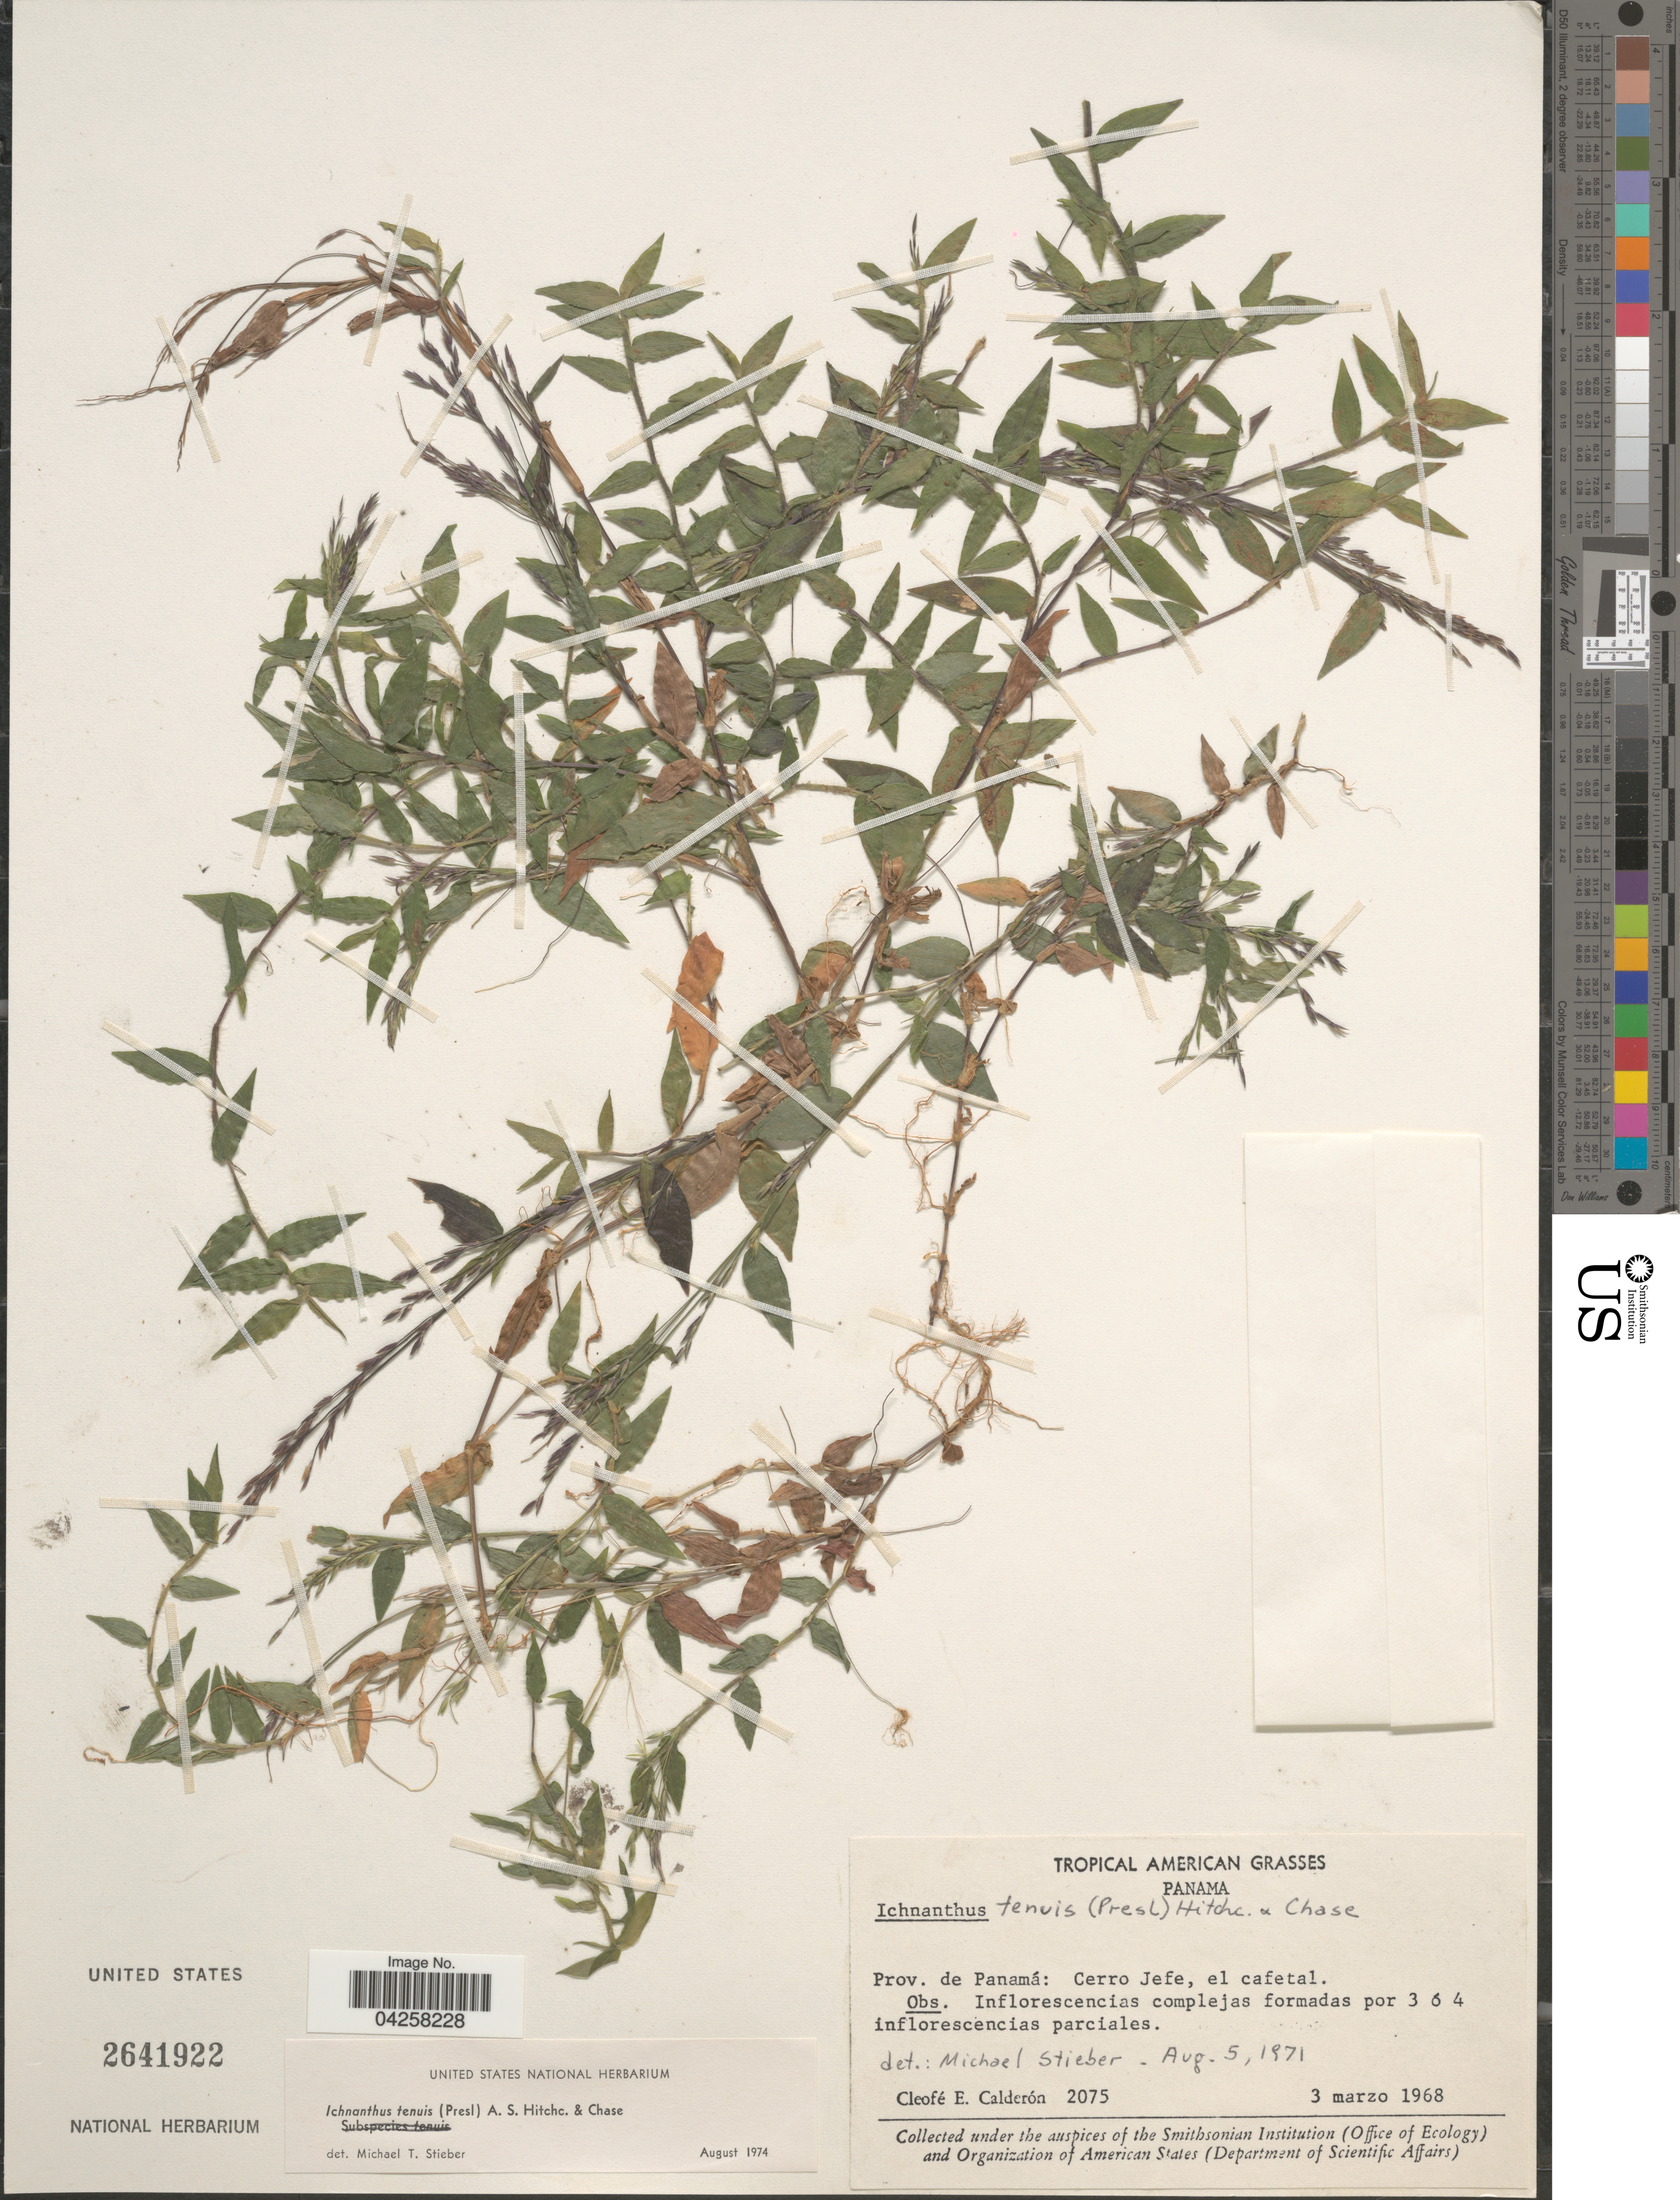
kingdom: Plantae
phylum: Tracheophyta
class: Liliopsida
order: Poales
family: Poaceae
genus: Ichnanthus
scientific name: Ichnanthus tenuis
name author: (J. Presl) Hitchc. & Chase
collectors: C. E. Calderón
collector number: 2075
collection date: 1968-03-03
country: Panama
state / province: Panamá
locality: Cerro Jefe, el cafetal.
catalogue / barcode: US 2641922